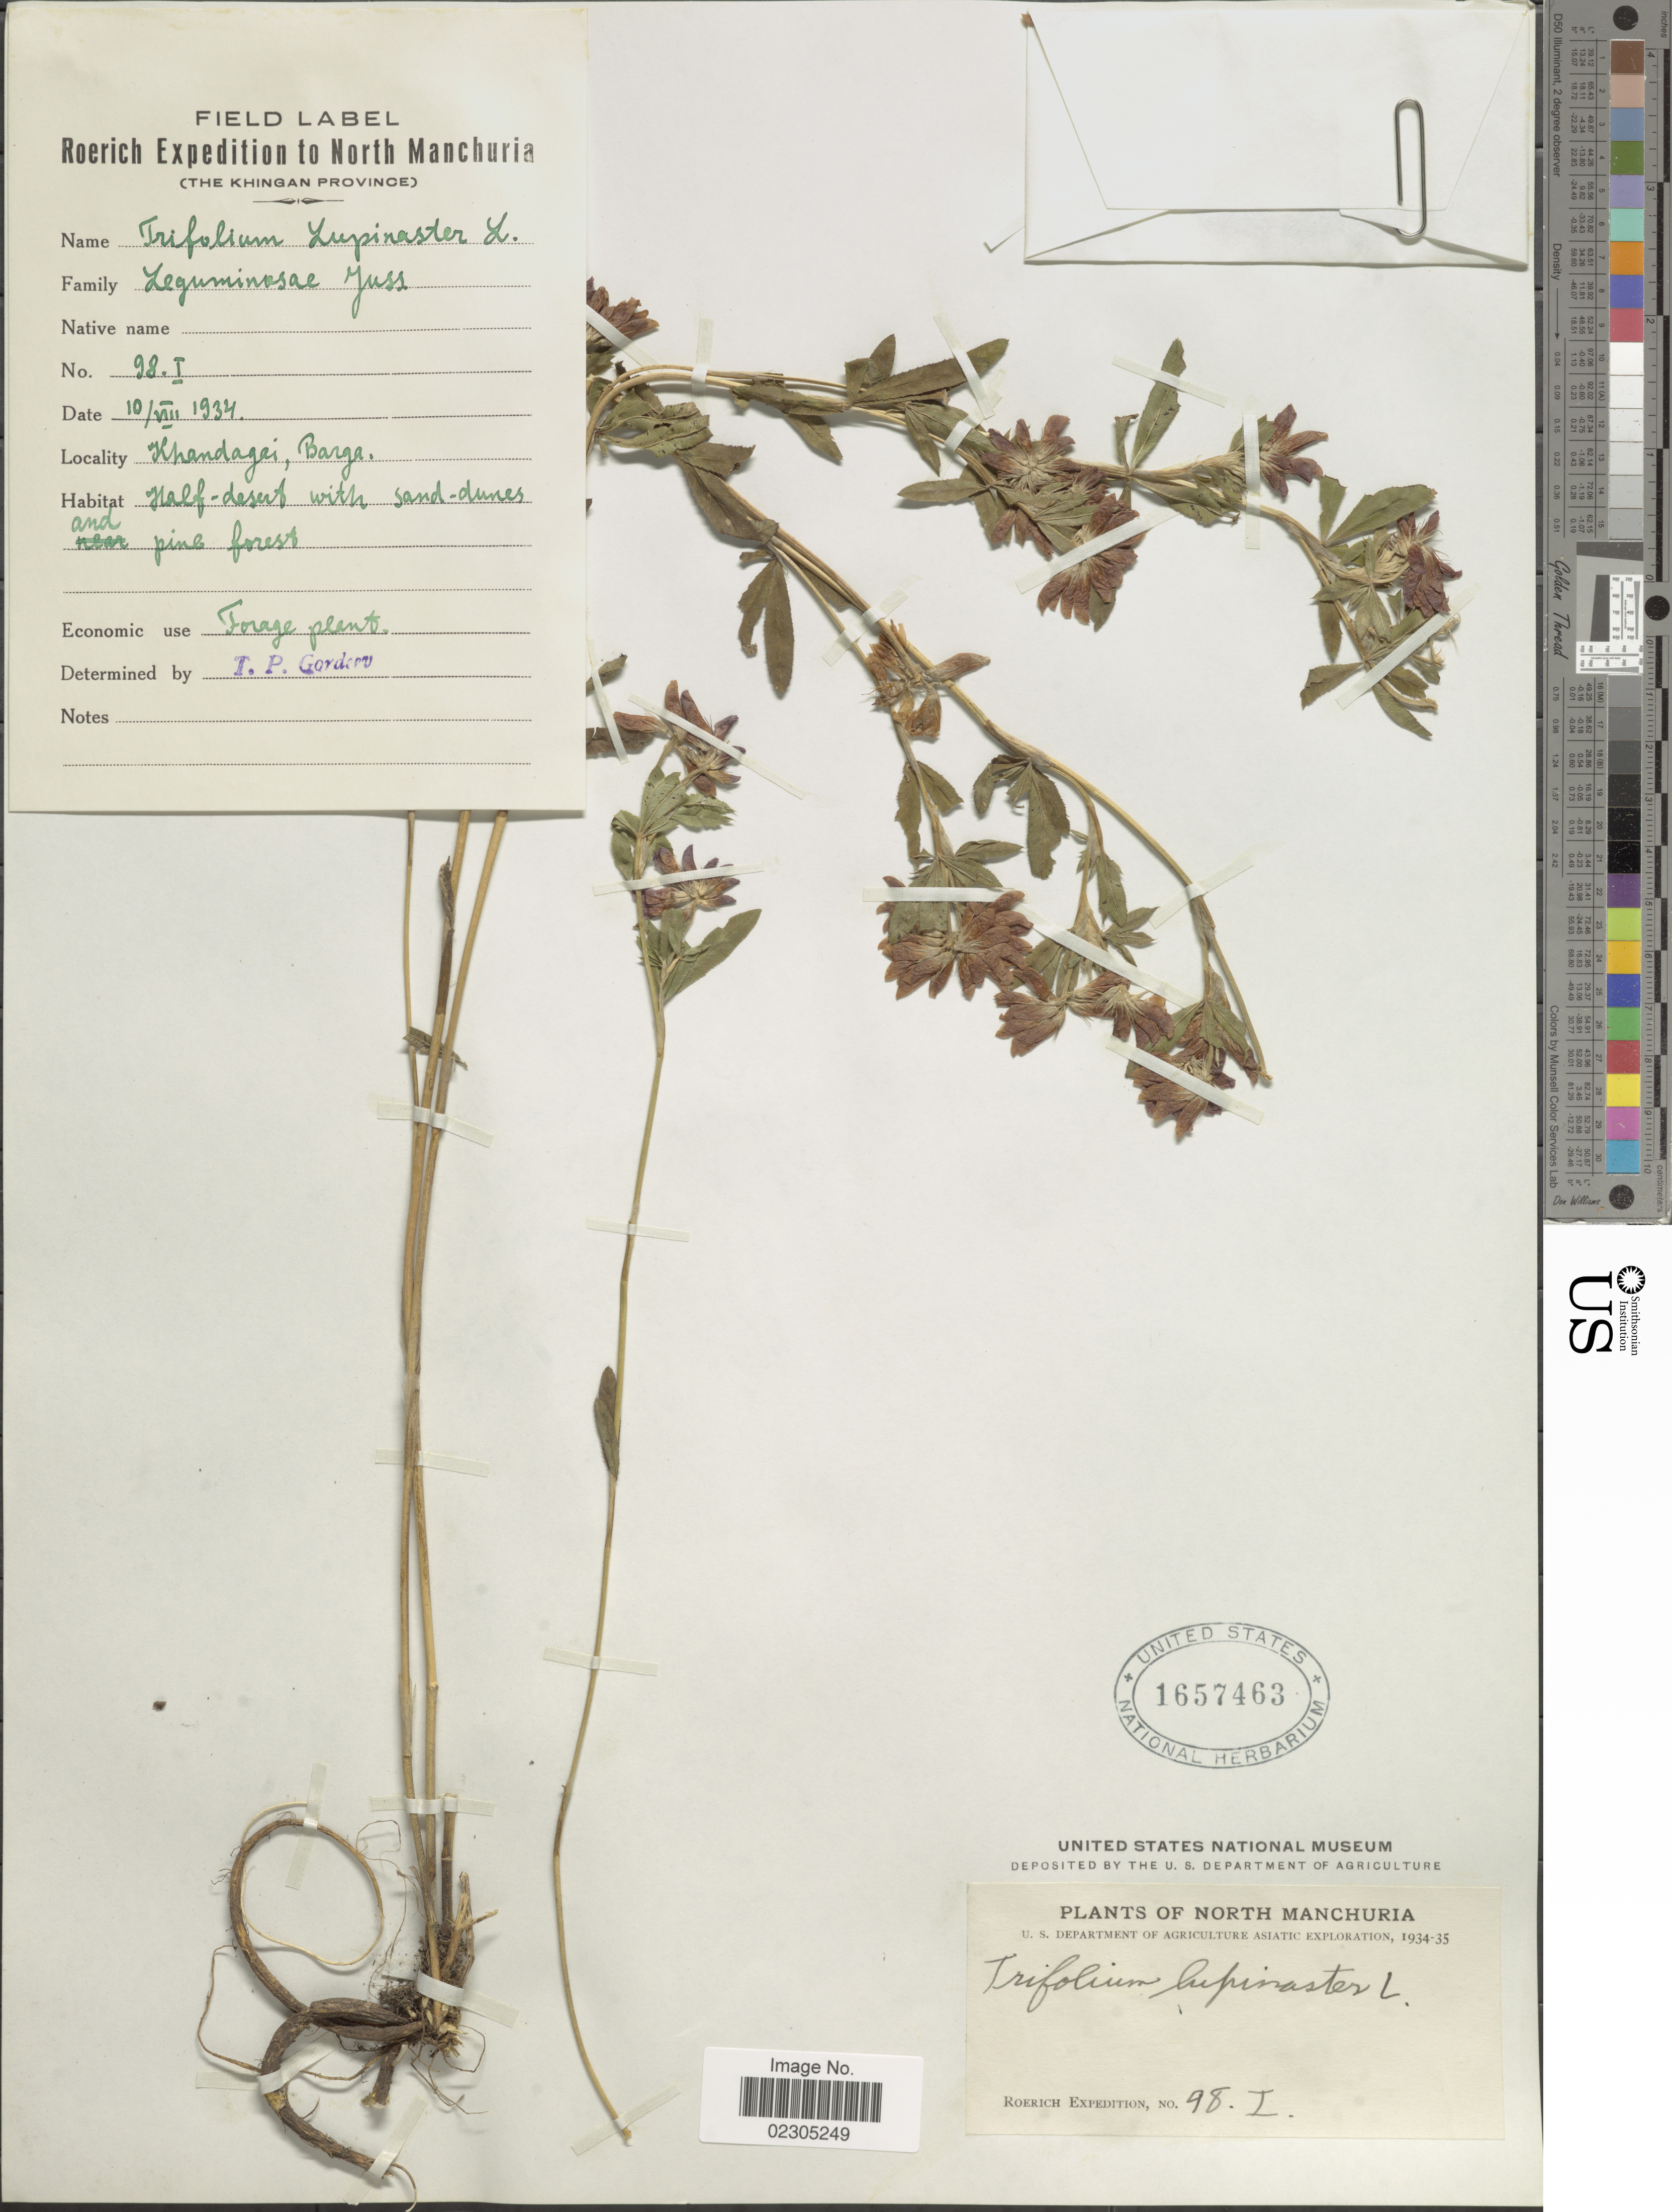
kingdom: Plantae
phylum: Tracheophyta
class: Magnoliopsida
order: Fabales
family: Fabaceae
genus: Trifolium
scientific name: Trifolium lupinaster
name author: L.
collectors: Roerich Expedition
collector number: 98.1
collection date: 1934-08-10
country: China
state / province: Heilongjiang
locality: North Manchuria.The Khingan Province. Khandagei, Barga.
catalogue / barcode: US 1657463